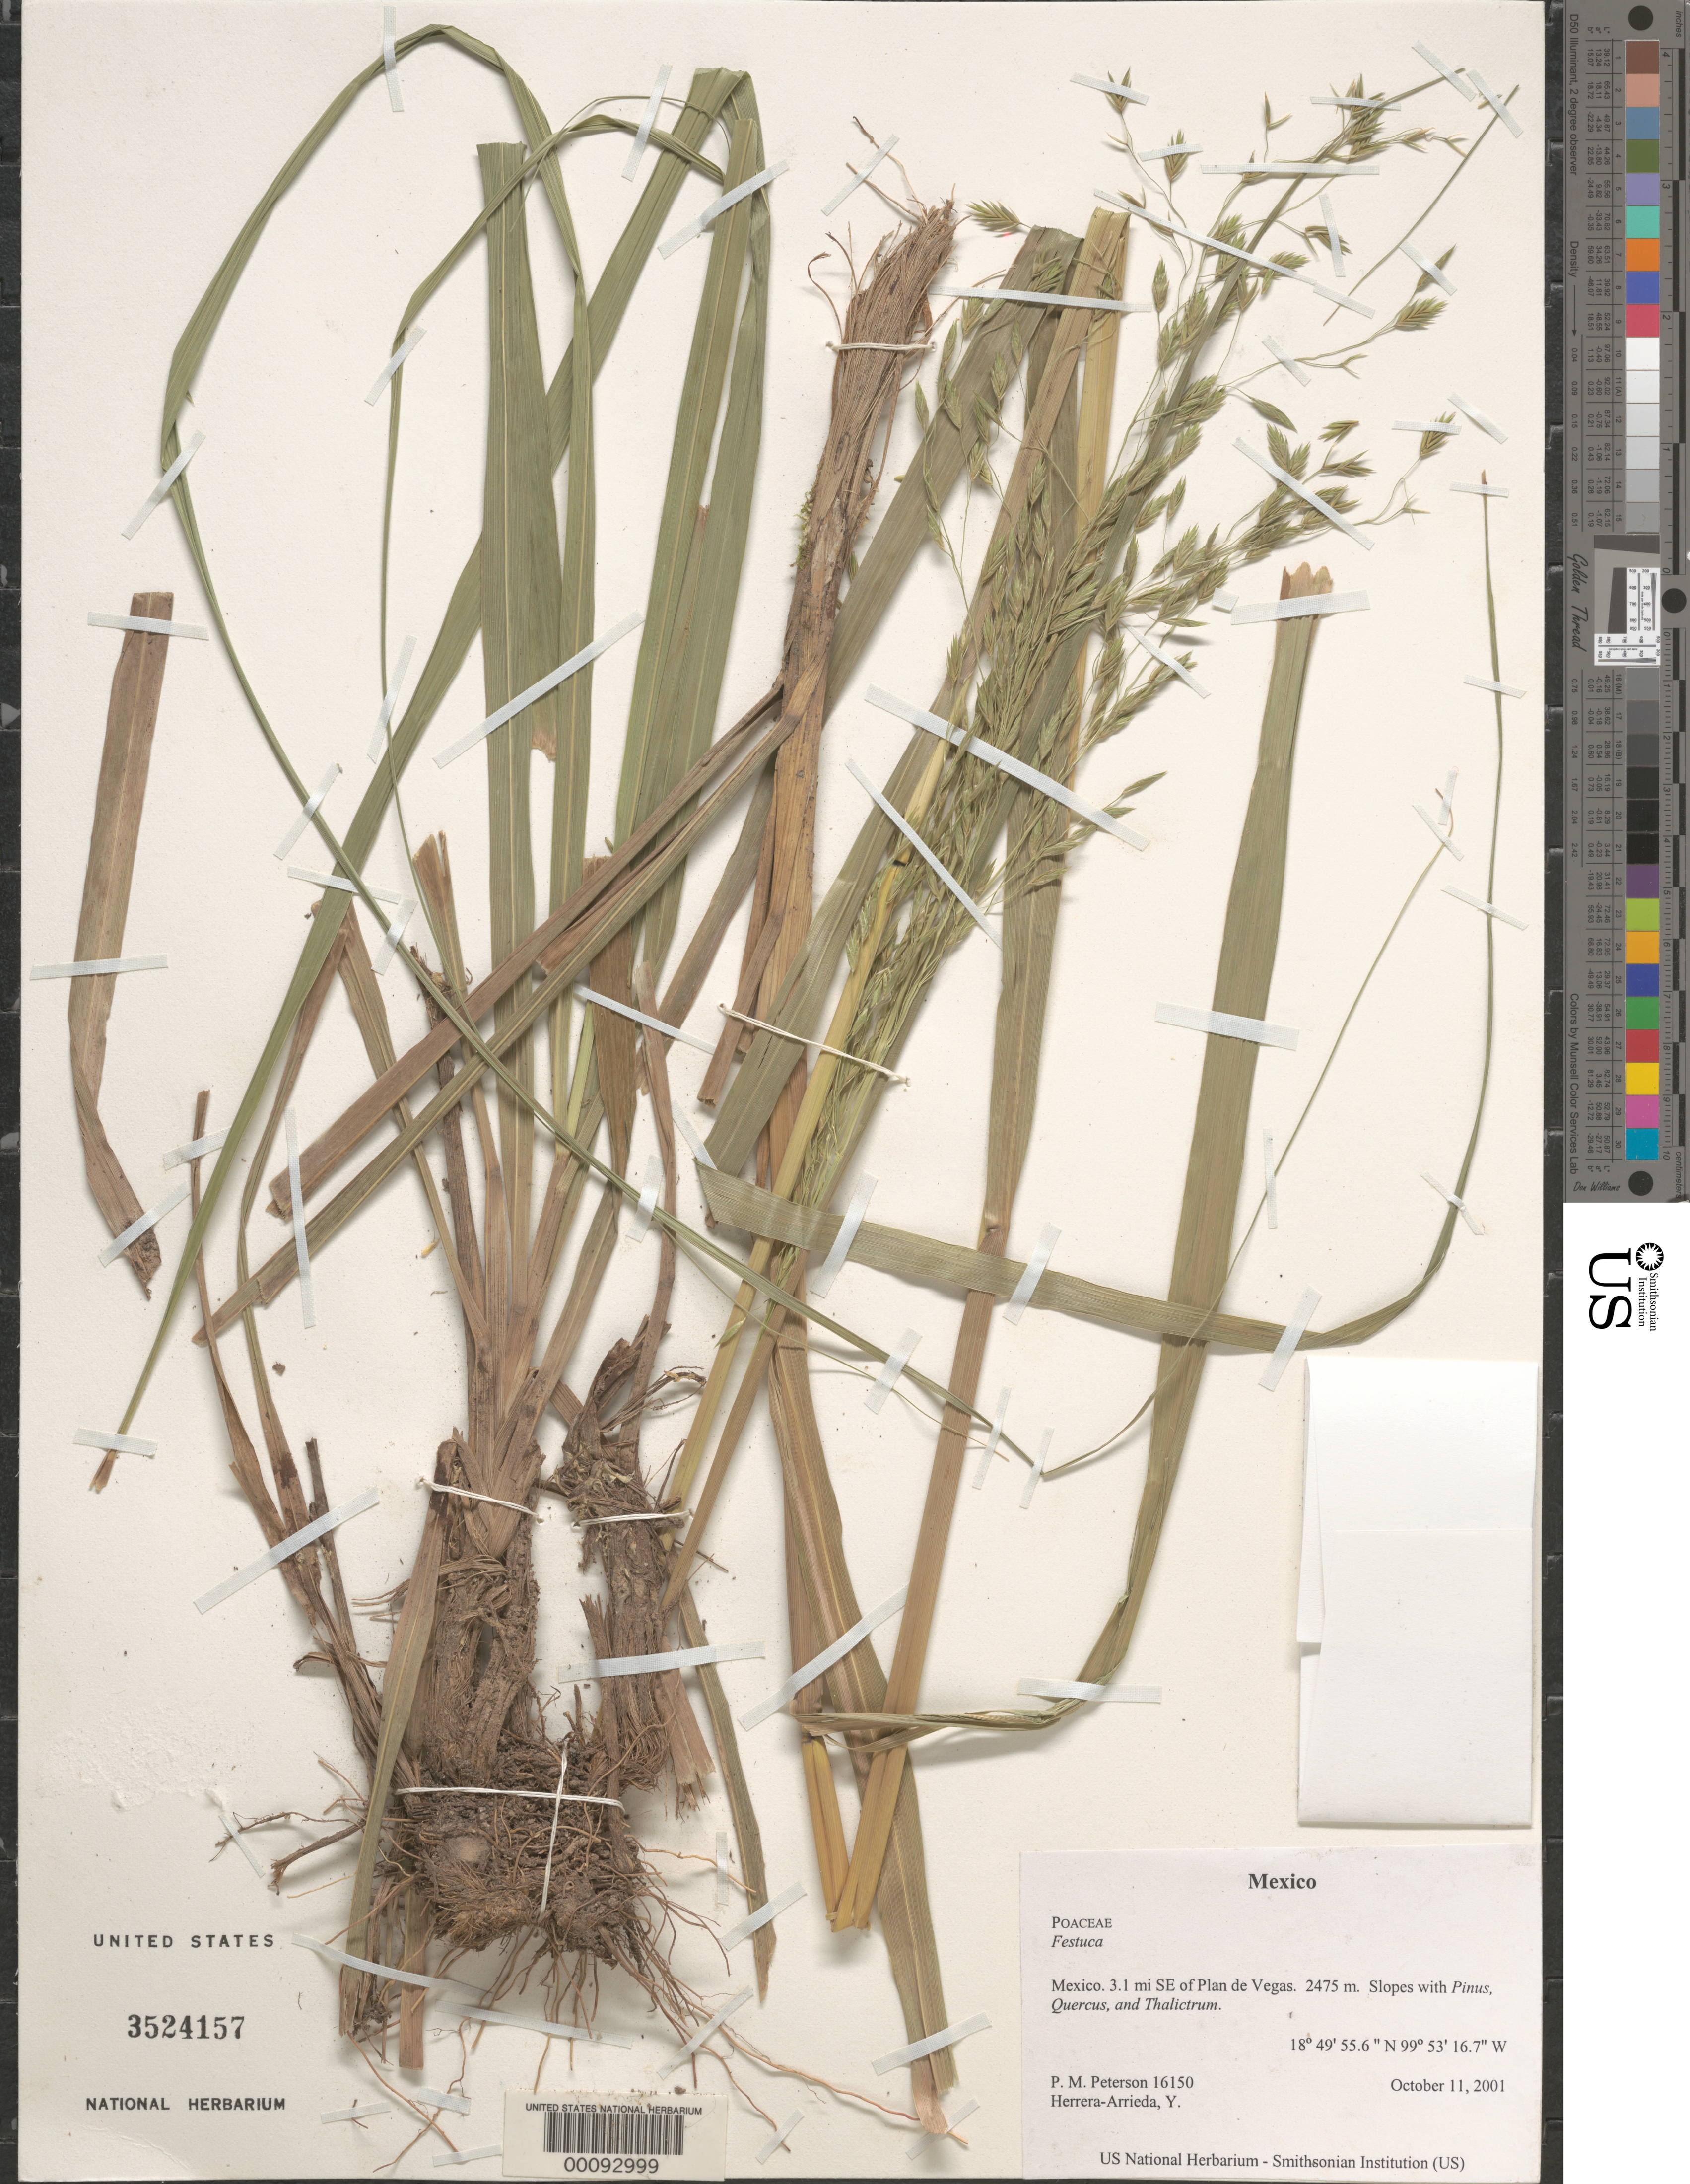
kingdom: Plantae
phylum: Tracheophyta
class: Liliopsida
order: Poales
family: Poaceae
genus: Festuca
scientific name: Festuca sp.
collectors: P. M. Peterson & Y. Herrera Arrieta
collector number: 16150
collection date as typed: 10 Oct 2001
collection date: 2001-10-10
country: Mexico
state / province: México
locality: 3.1 mi SE of Plan de Vegas.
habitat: Slopes with ~Pinus, Quercus, and Thalictrum~.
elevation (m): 2475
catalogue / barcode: US 3524157